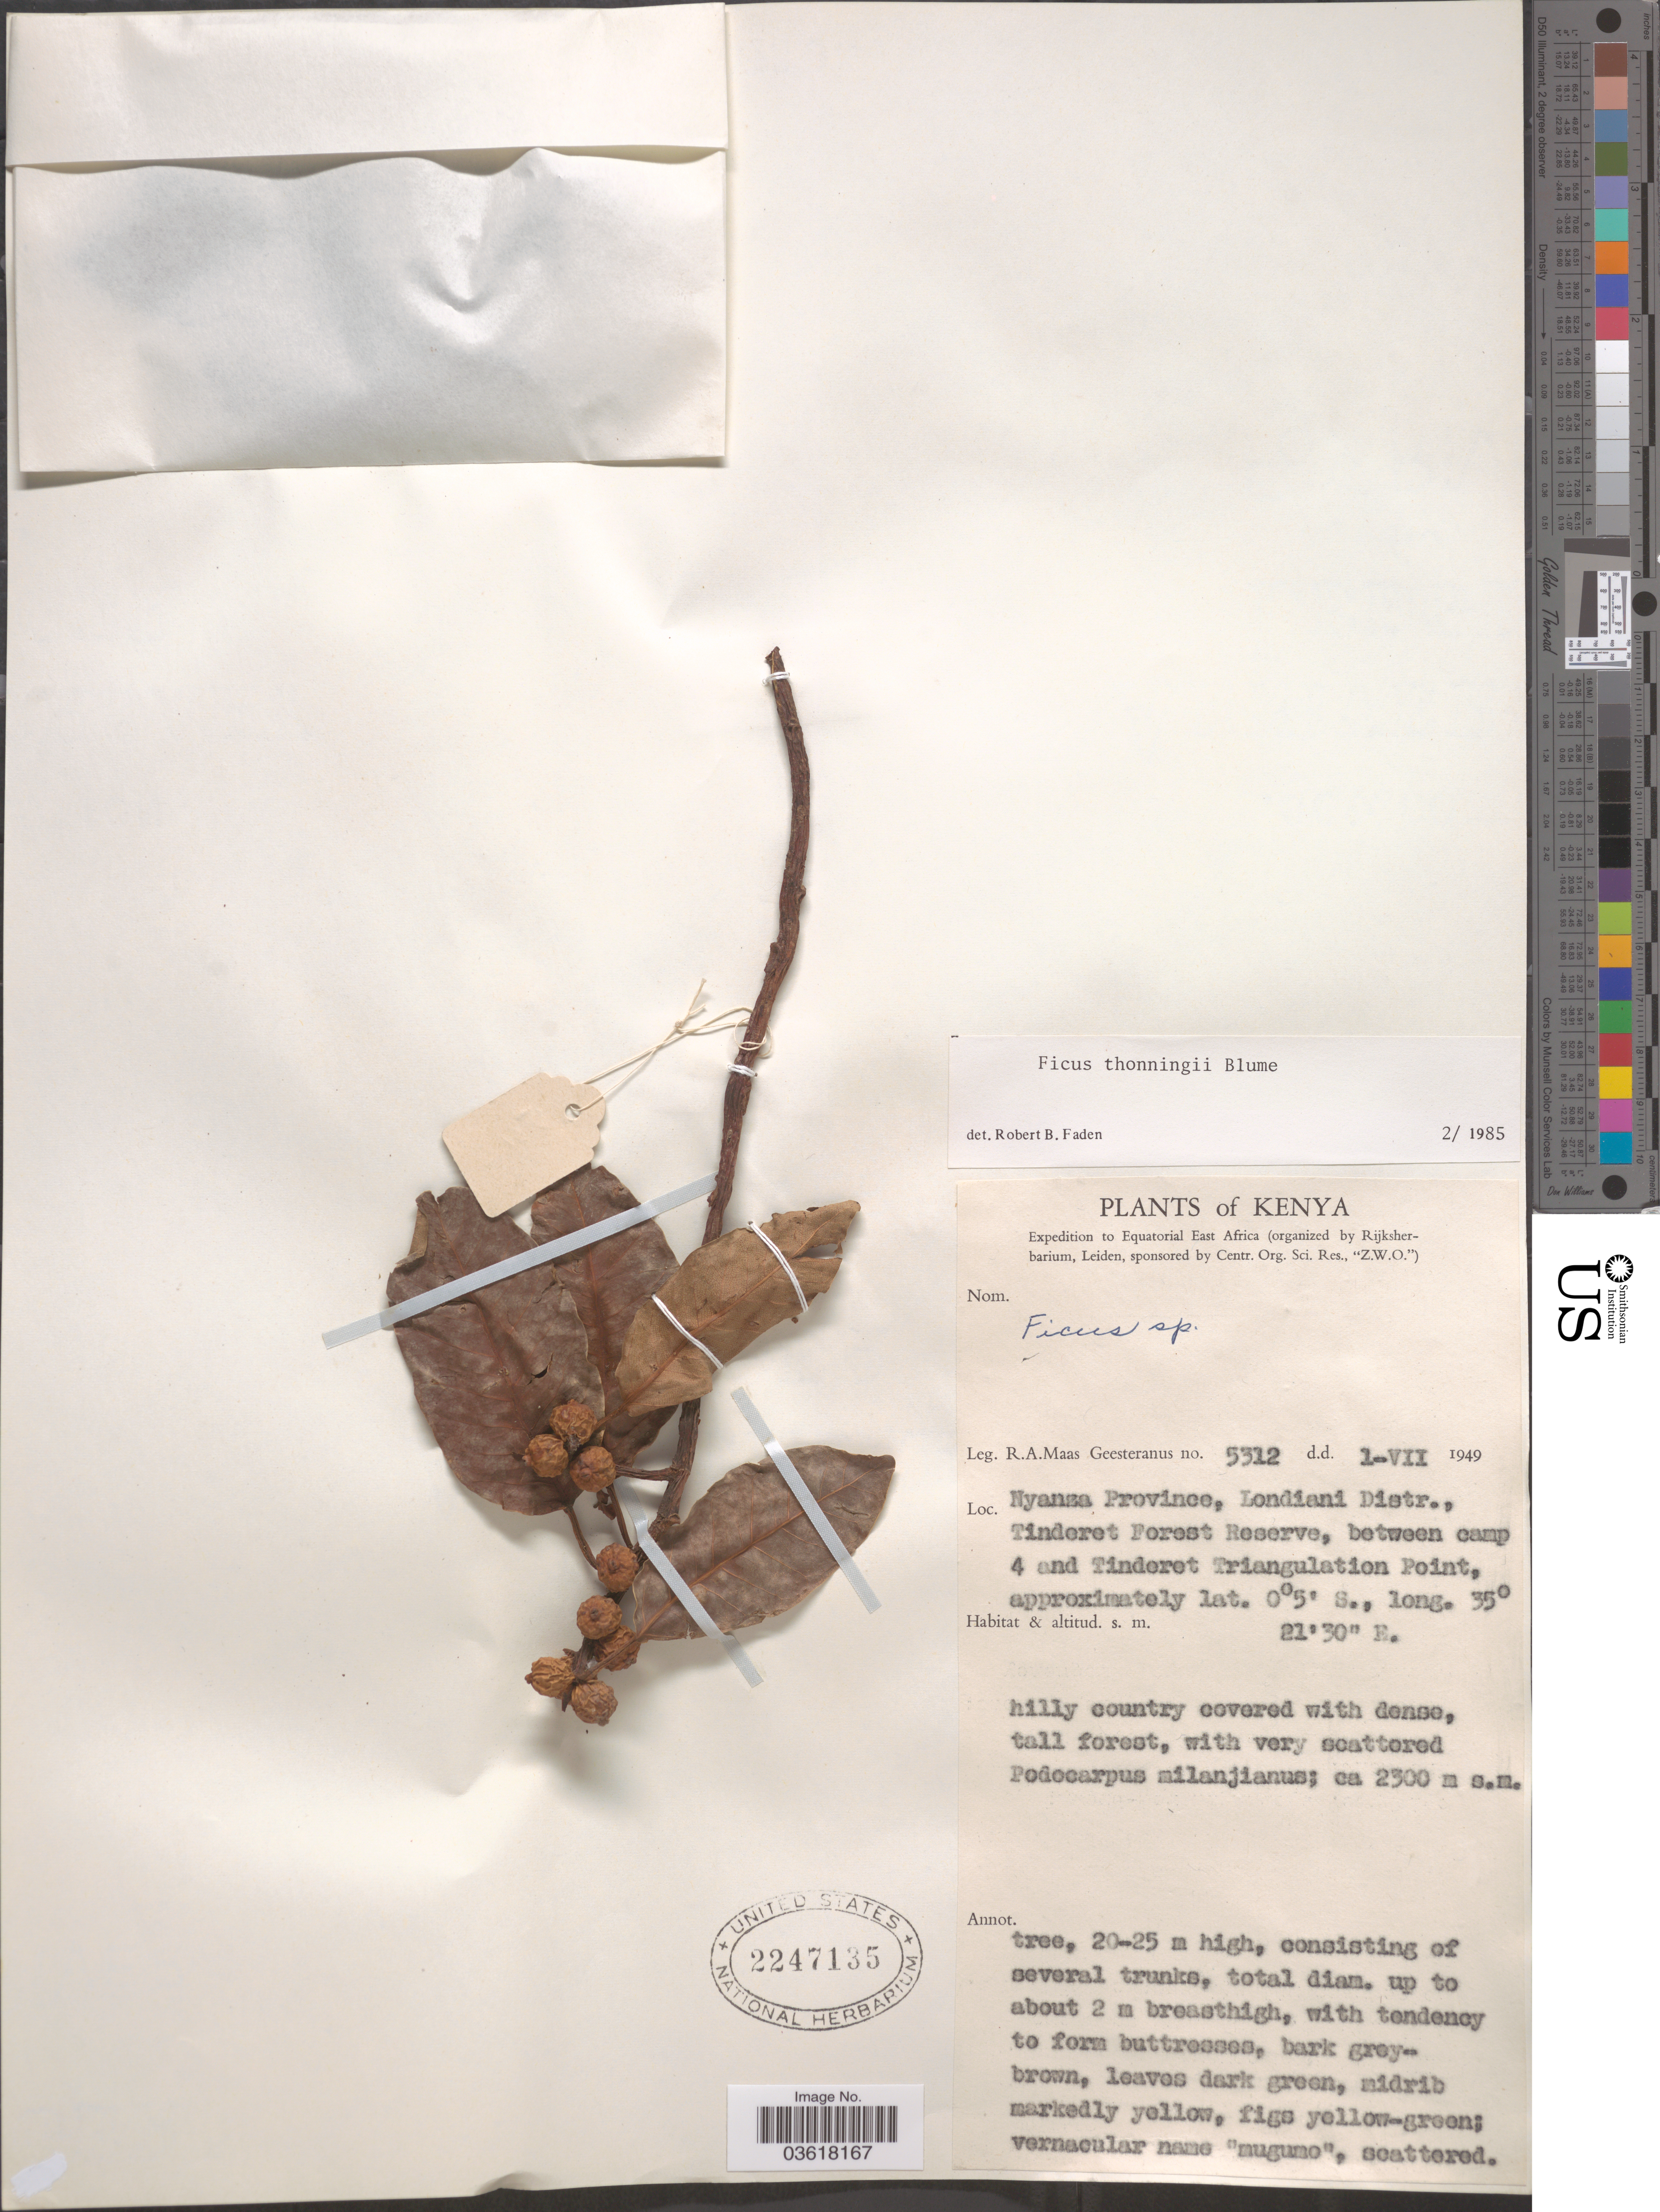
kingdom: Plantae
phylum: Tracheophyta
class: Magnoliopsida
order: Rosales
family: Moraceae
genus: Ficus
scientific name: Ficus thonningii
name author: Blume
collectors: R. A. Maas Geesteranus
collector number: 5312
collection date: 1949-07-01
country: Kenya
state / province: Nandi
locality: Londiani Distr., Tinderet Forest Reserve, between camp 4 and Tinderet Triangulation Point. Nyanza.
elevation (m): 2500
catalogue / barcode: US 2247135